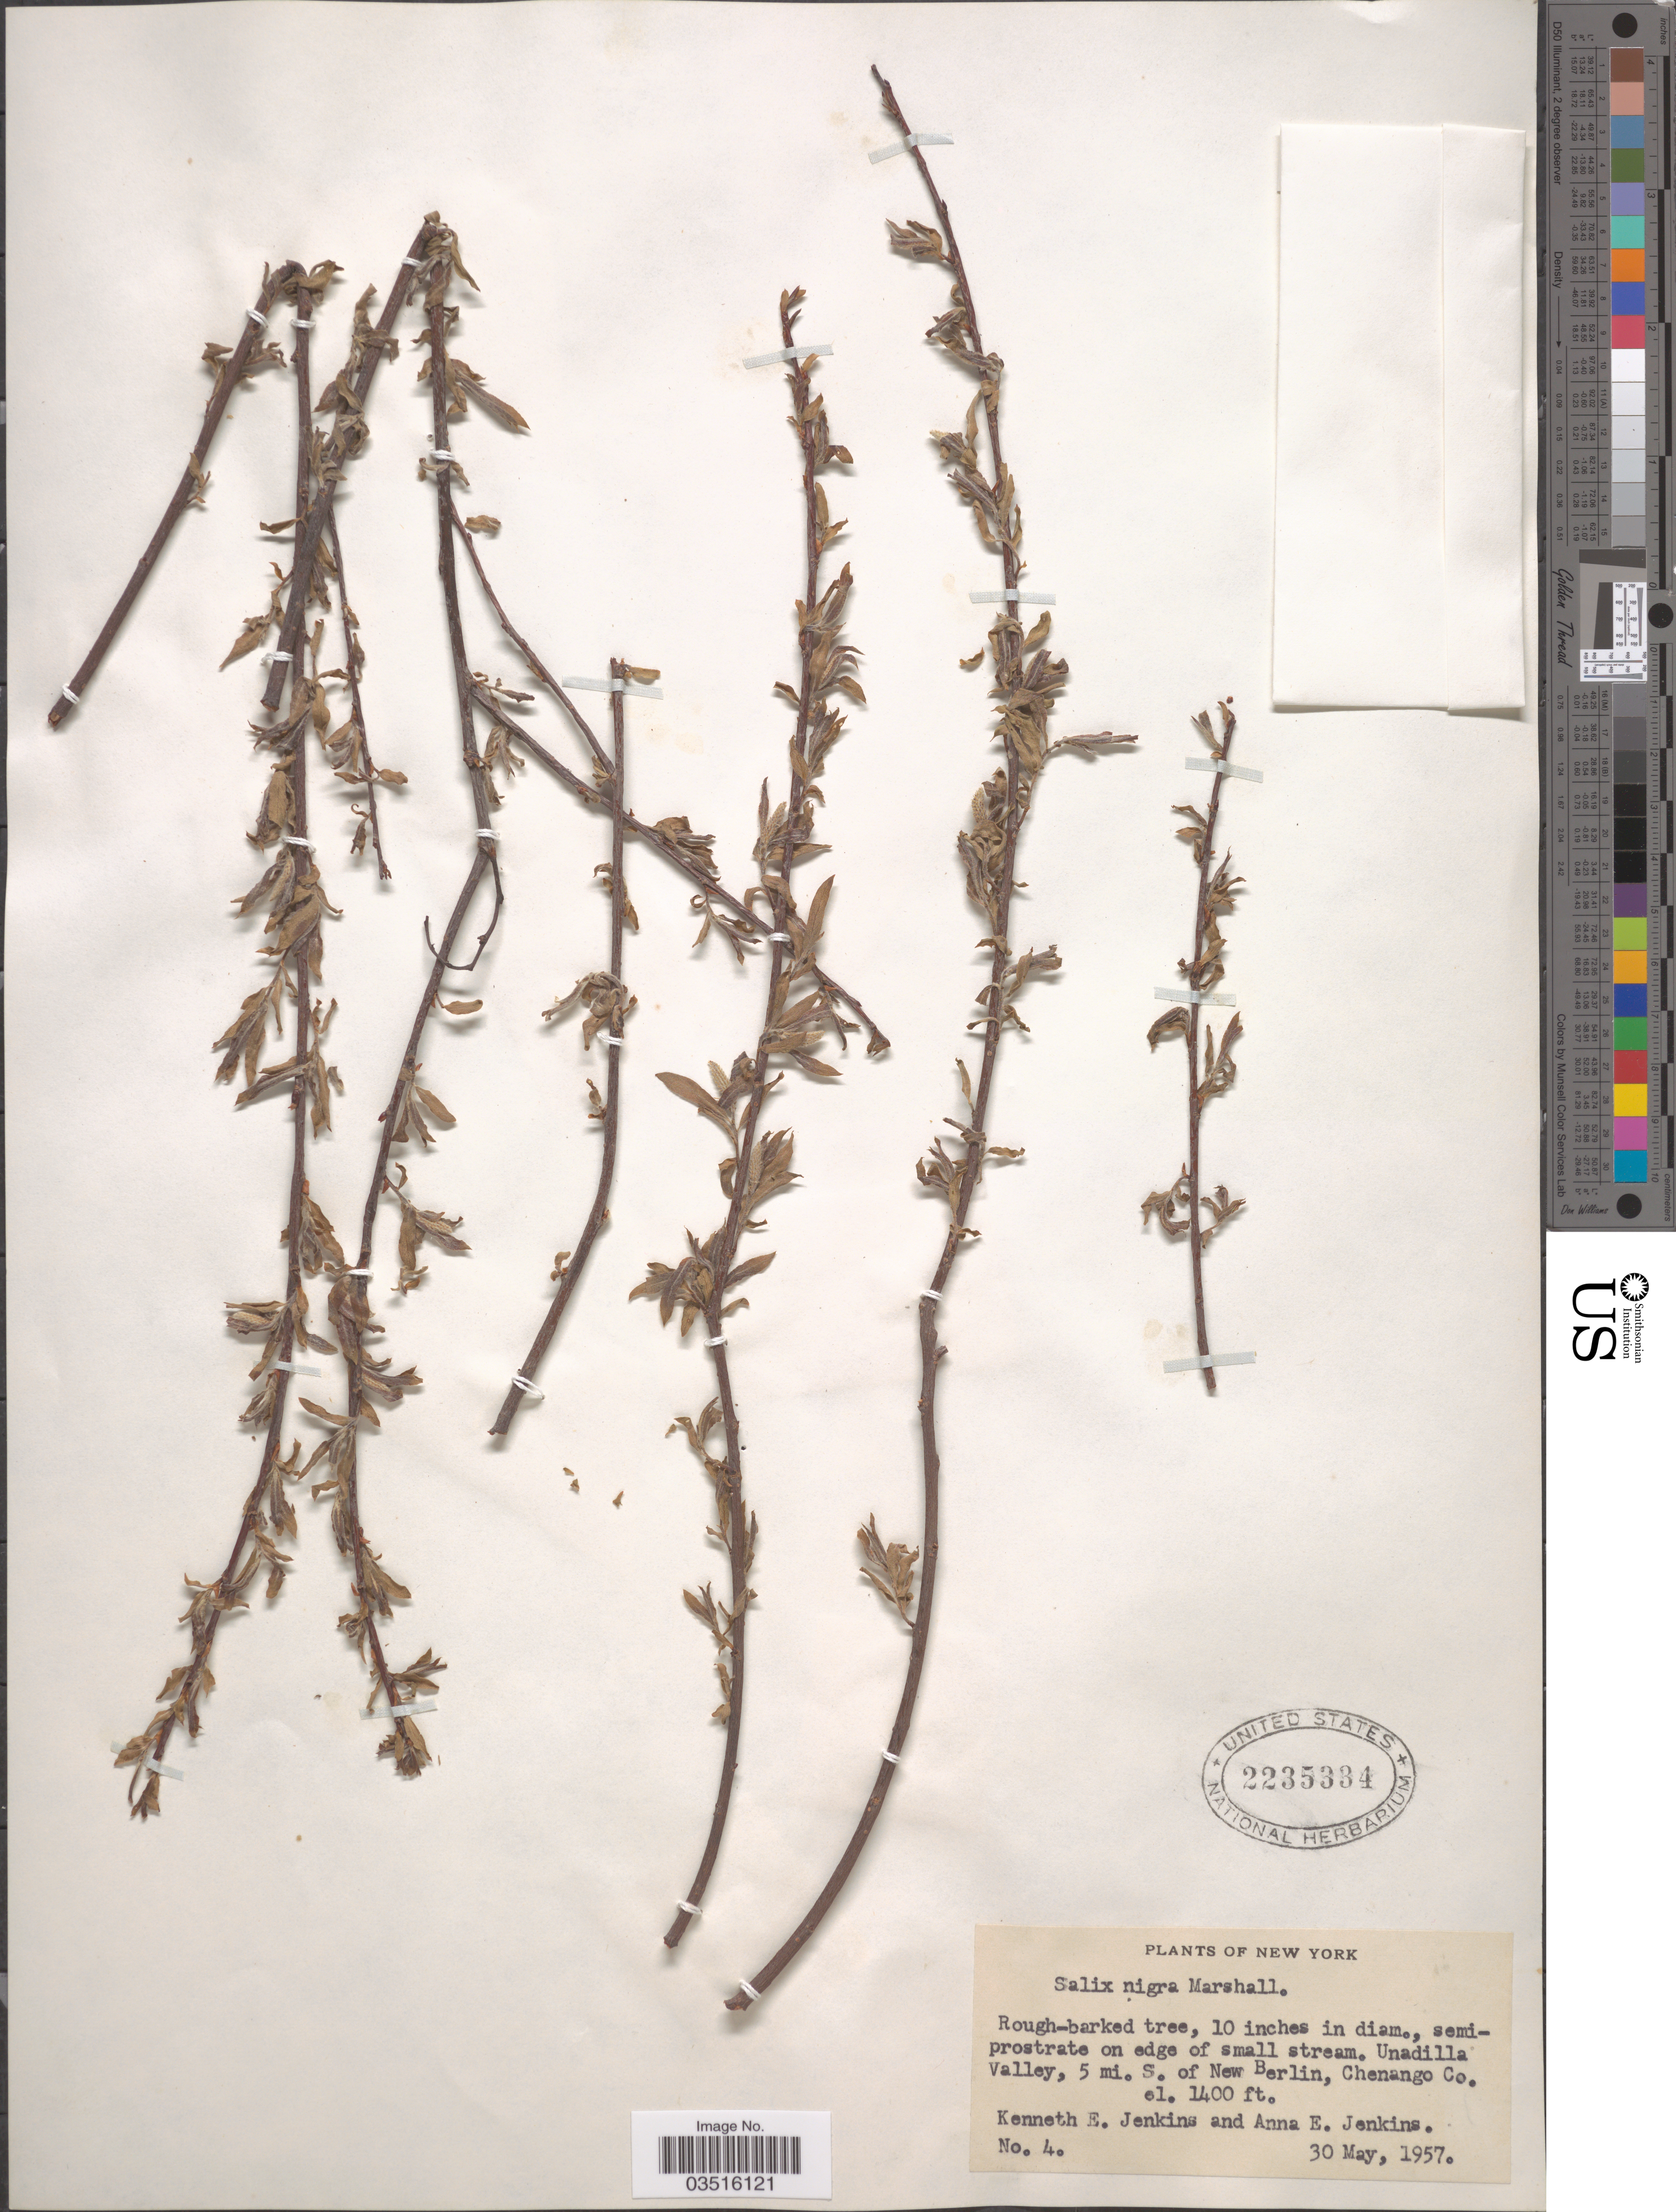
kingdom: Plantae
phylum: Tracheophyta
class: Magnoliopsida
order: Malpighiales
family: Salicaceae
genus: Salix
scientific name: Salix nigra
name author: Marshall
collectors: K. Jenkins & A. Jenkins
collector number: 4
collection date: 1957-05-30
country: United States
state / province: New York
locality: Unadilla Valley, 5 mi. S. of New Berlin, Chenango Co.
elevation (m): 427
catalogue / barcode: US 2235334